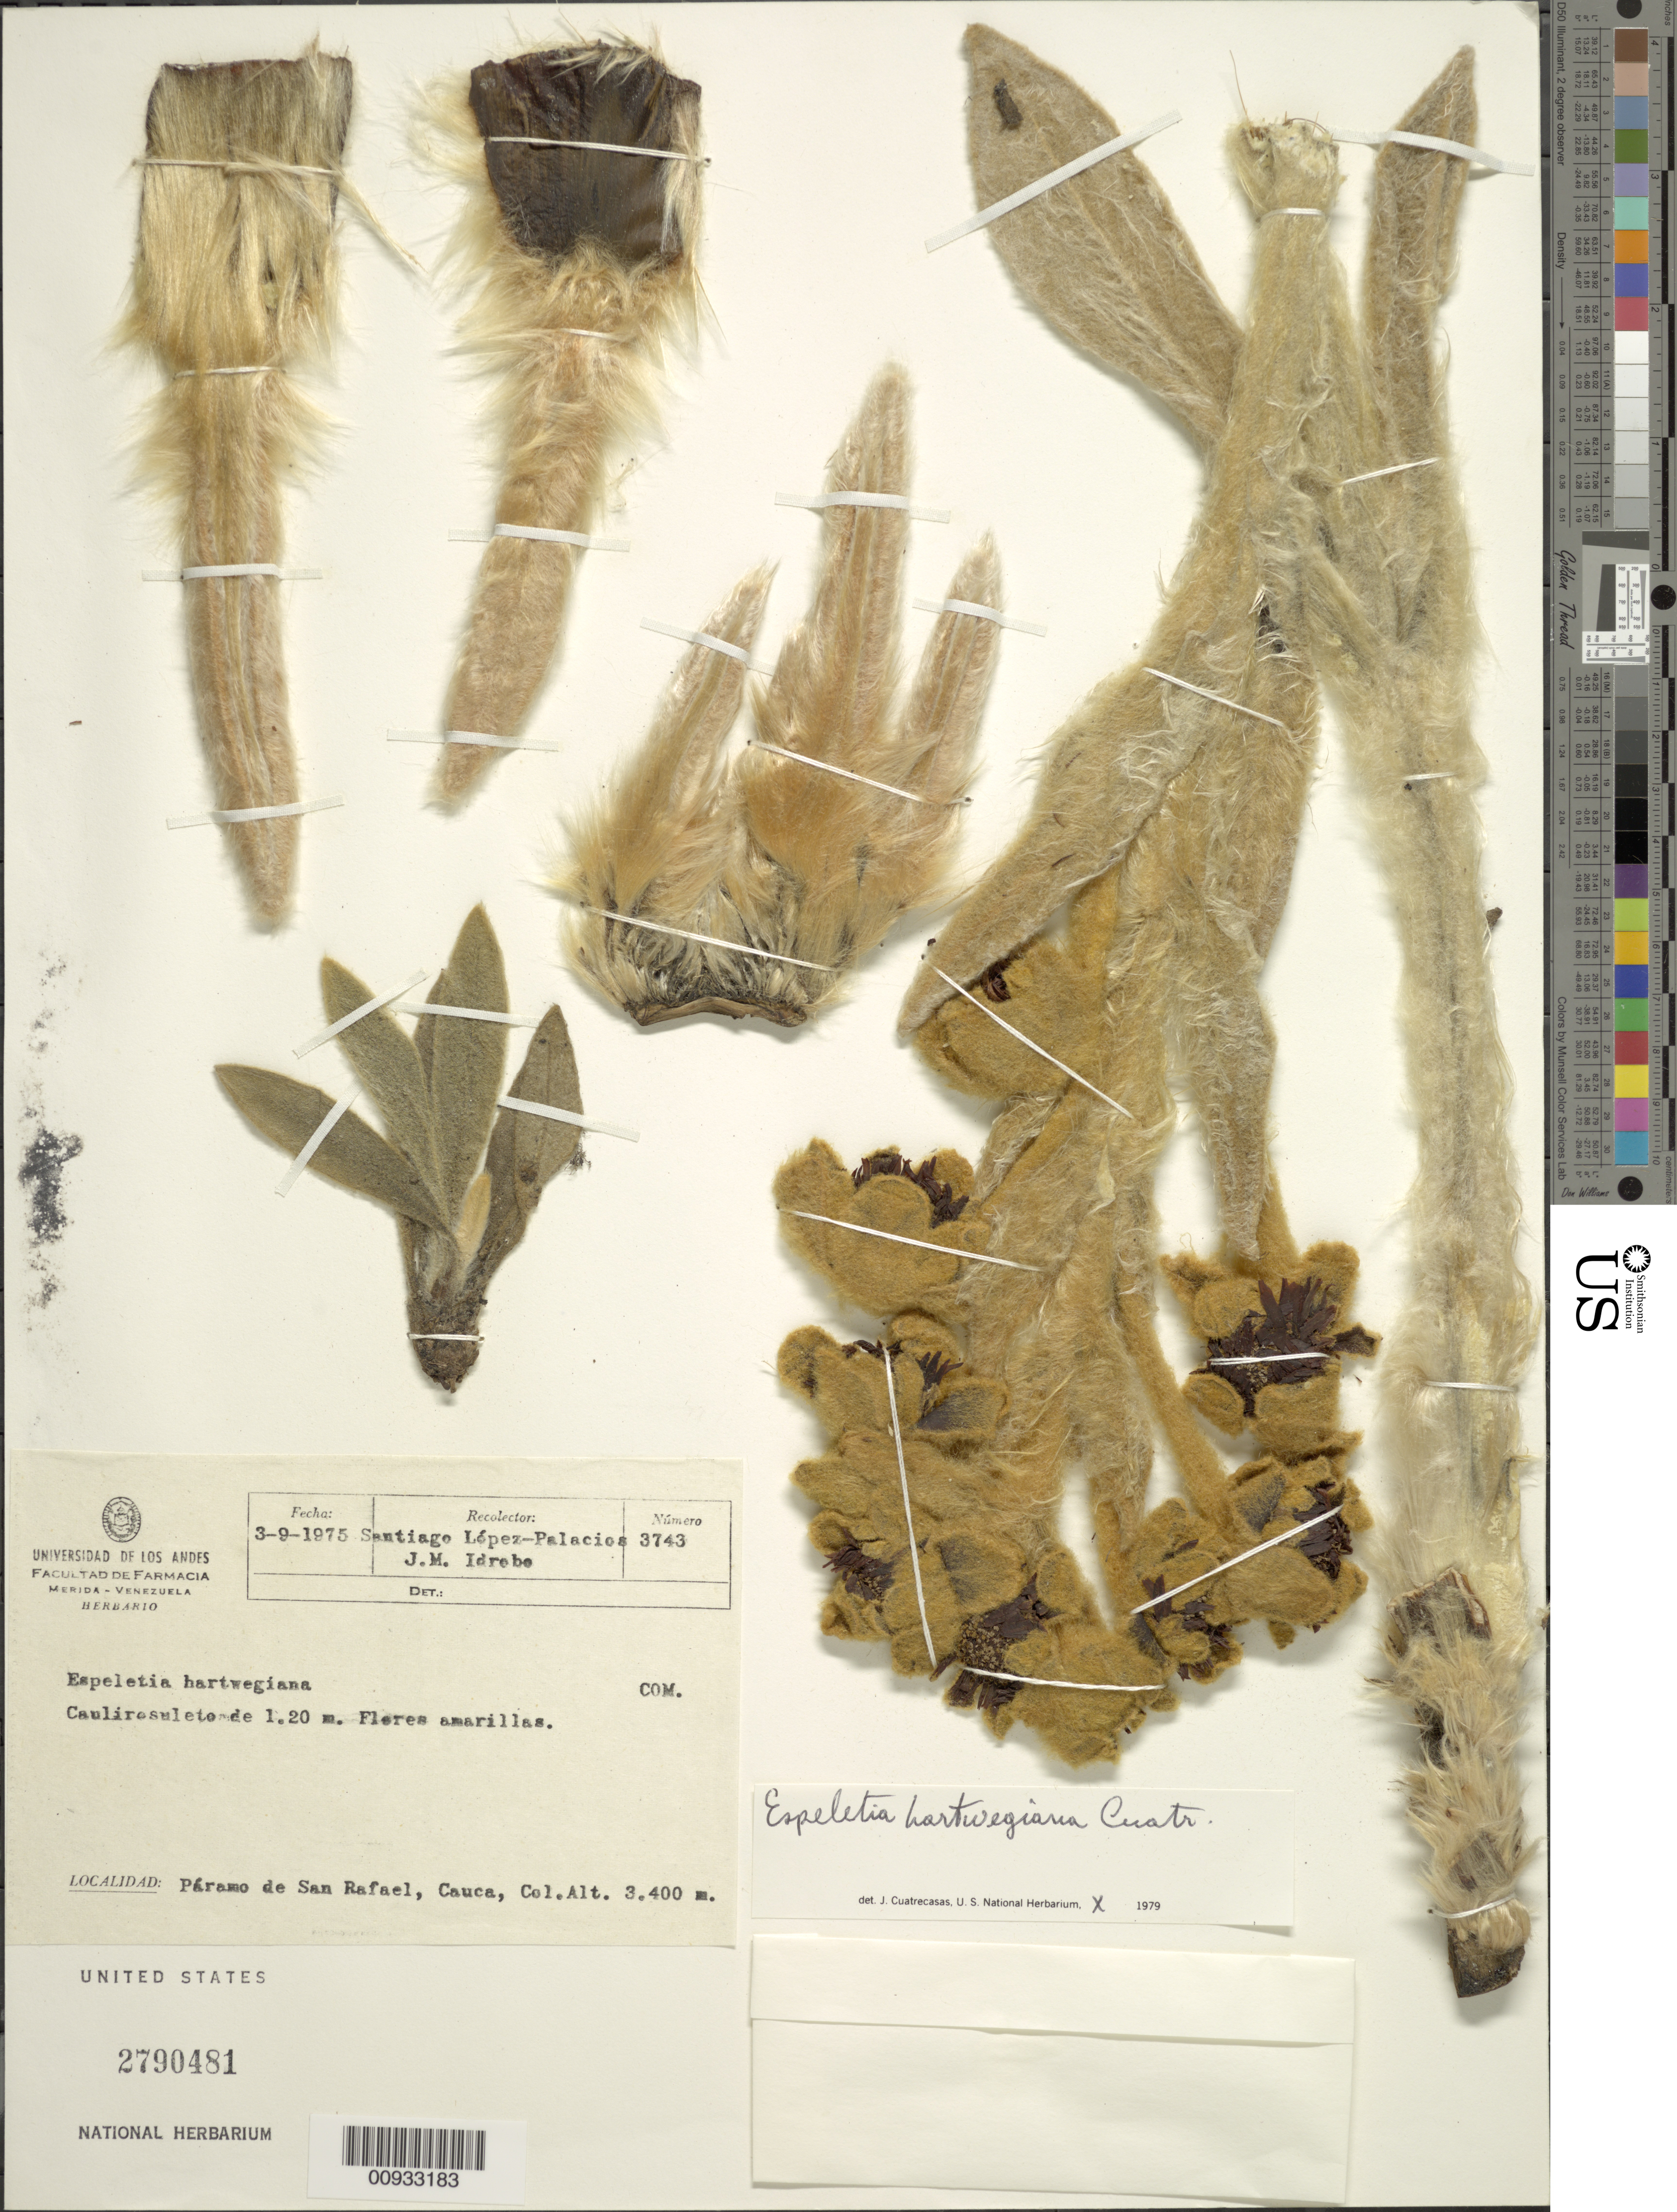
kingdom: Plantae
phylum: Tracheophyta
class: Magnoliopsida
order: Asterales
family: Asteraceae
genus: Espeletia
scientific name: Espeletia hartwegiana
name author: Sch. Bip. ex Cuatrec.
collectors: S. López-Palacios & J. M. Idrobo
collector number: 3743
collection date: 1975-09-03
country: Colombia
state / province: Cauca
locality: Paramo de San Rafael.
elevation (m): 3400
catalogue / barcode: US 2790481